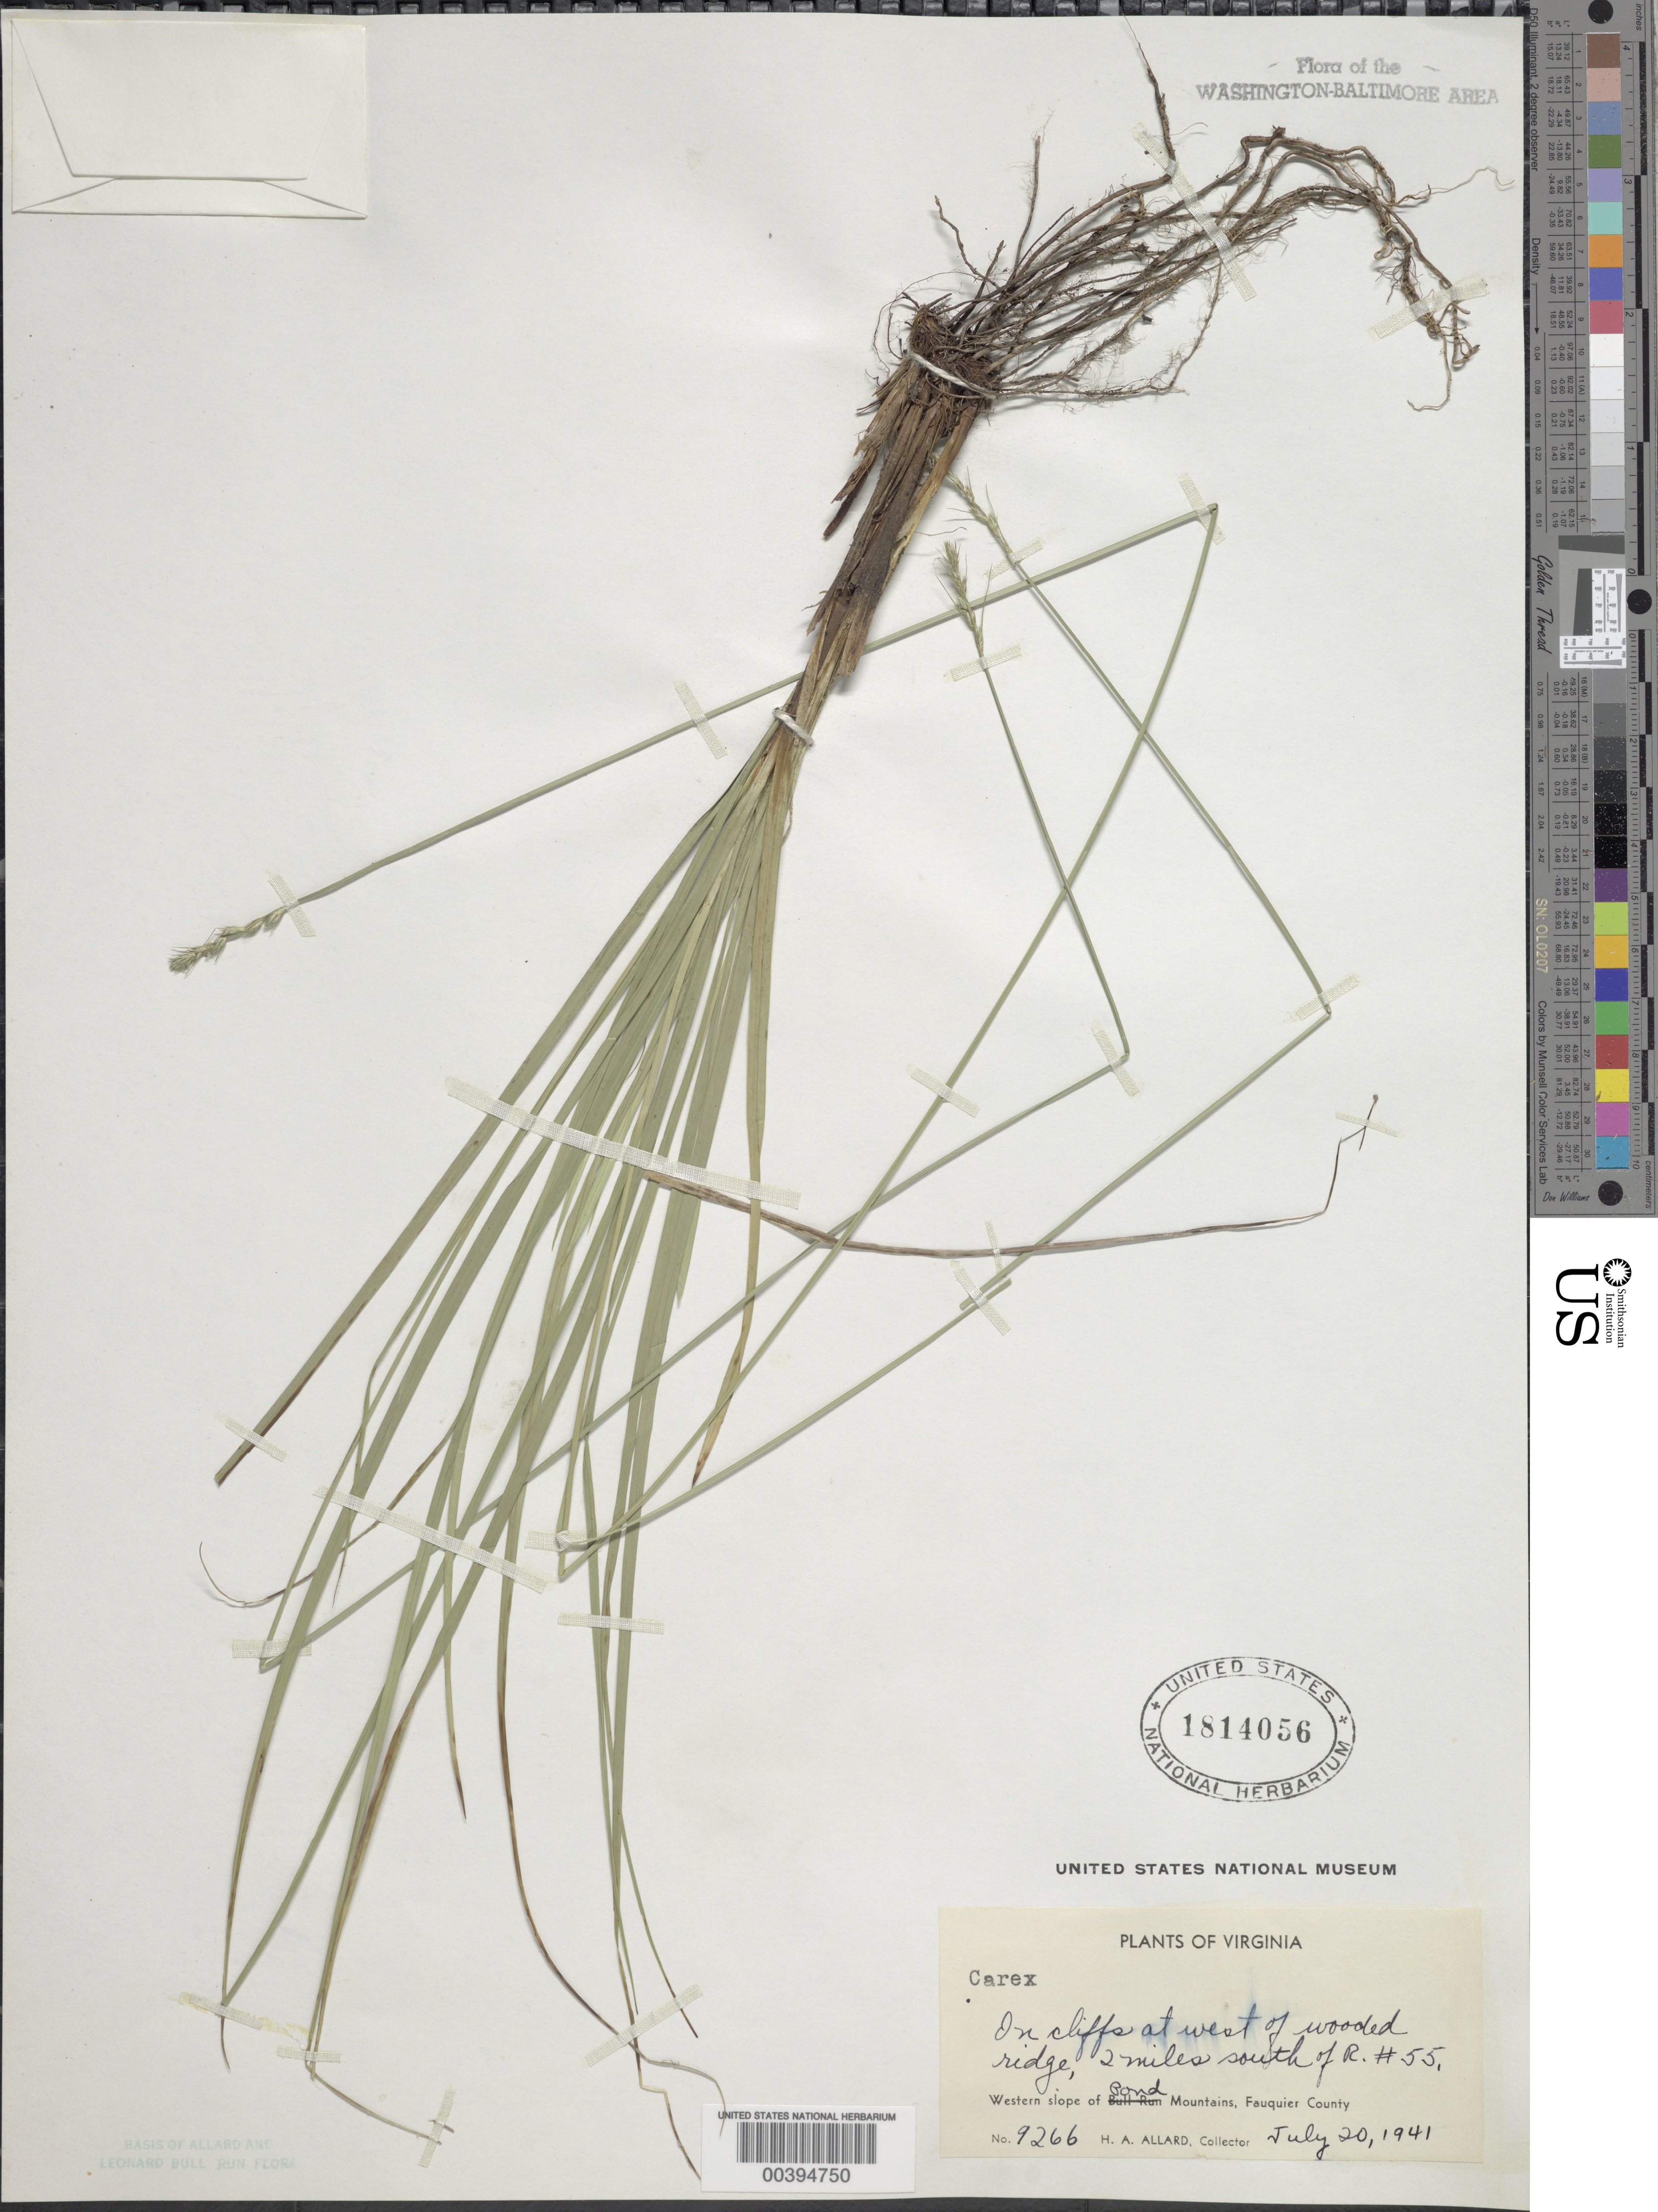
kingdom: Plantae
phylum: Tracheophyta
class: Liliopsida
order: Poales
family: Cyperaceae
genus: Carex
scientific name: Carex sp.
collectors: H. A. Allard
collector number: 9266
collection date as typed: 20 Jul 1941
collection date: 1941-07-20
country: United States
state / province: Virginia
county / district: Fauquier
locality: South of Route 55, Pond Mountains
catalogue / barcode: US 1814056